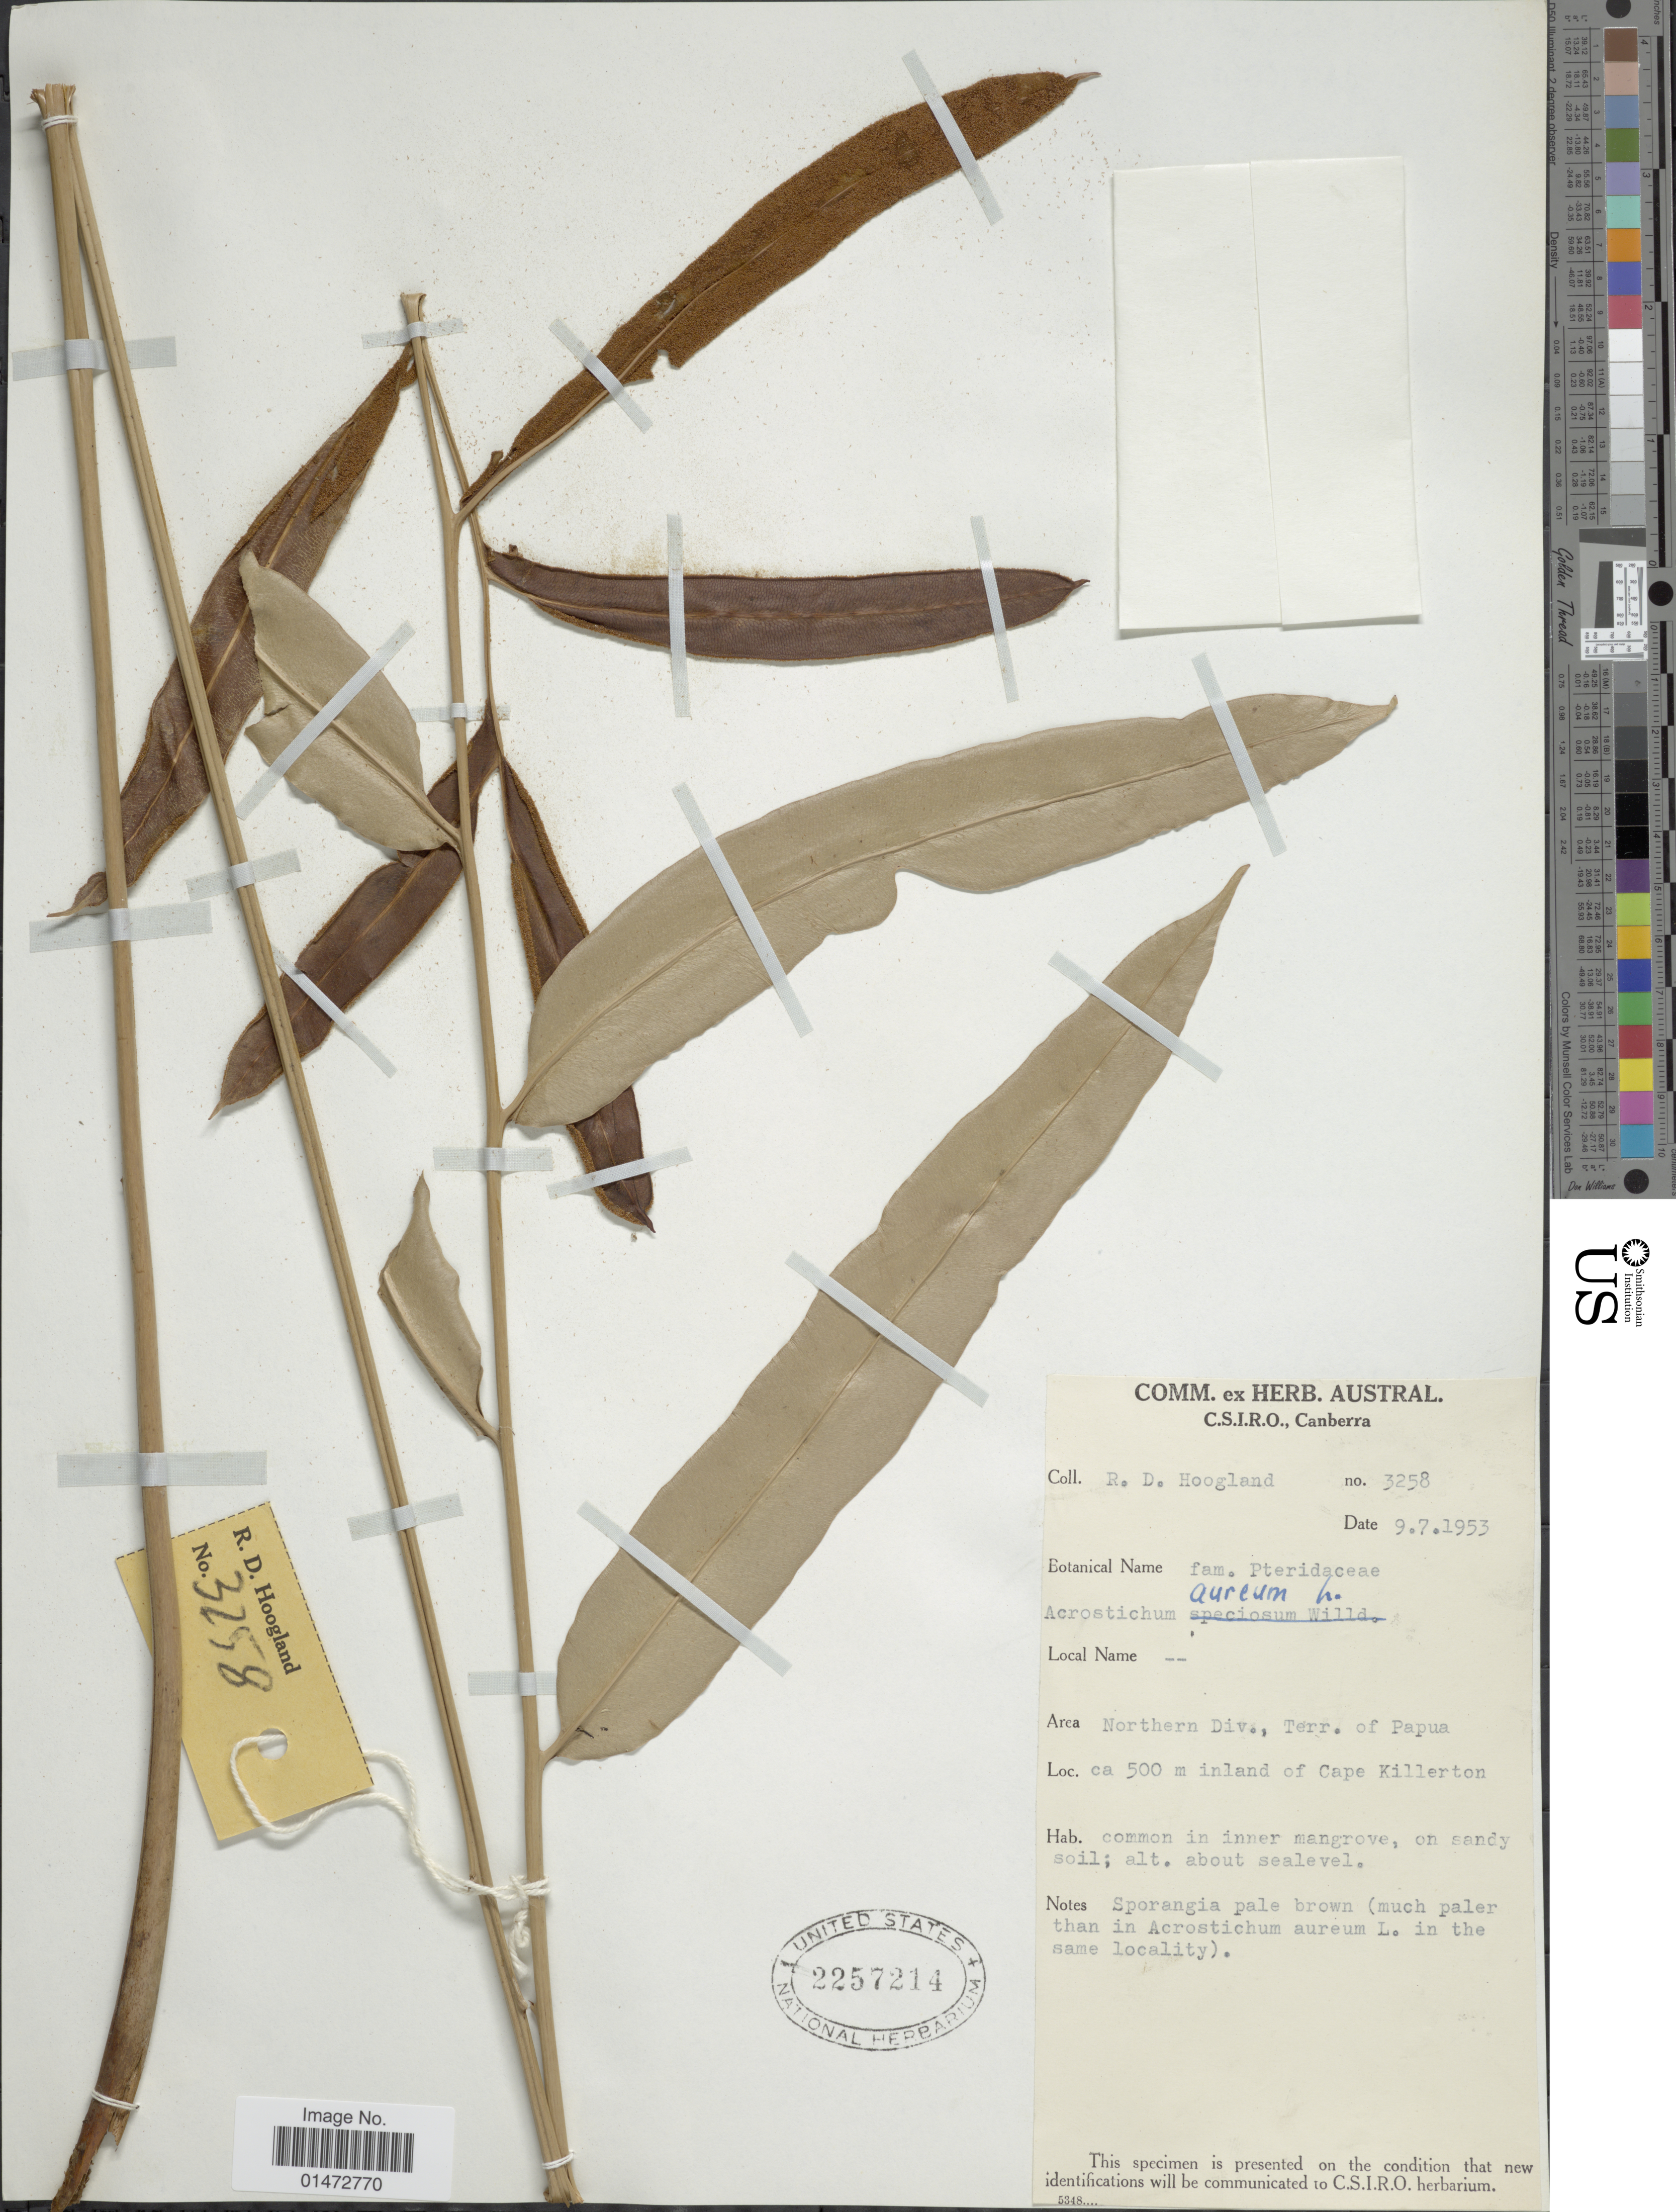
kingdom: Plantae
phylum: Tracheophyta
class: Polypodiopsida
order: Polypodiales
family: Pteridaceae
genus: Acrostichum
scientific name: Acrostichum aureum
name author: L.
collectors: R. D. Hoogland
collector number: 3258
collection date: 1953-07-09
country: Papua New Guinea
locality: Northern Div., Terr. of Papua. Ca. 500 m inland of Cape Killerton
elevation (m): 500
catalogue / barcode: US 2257214